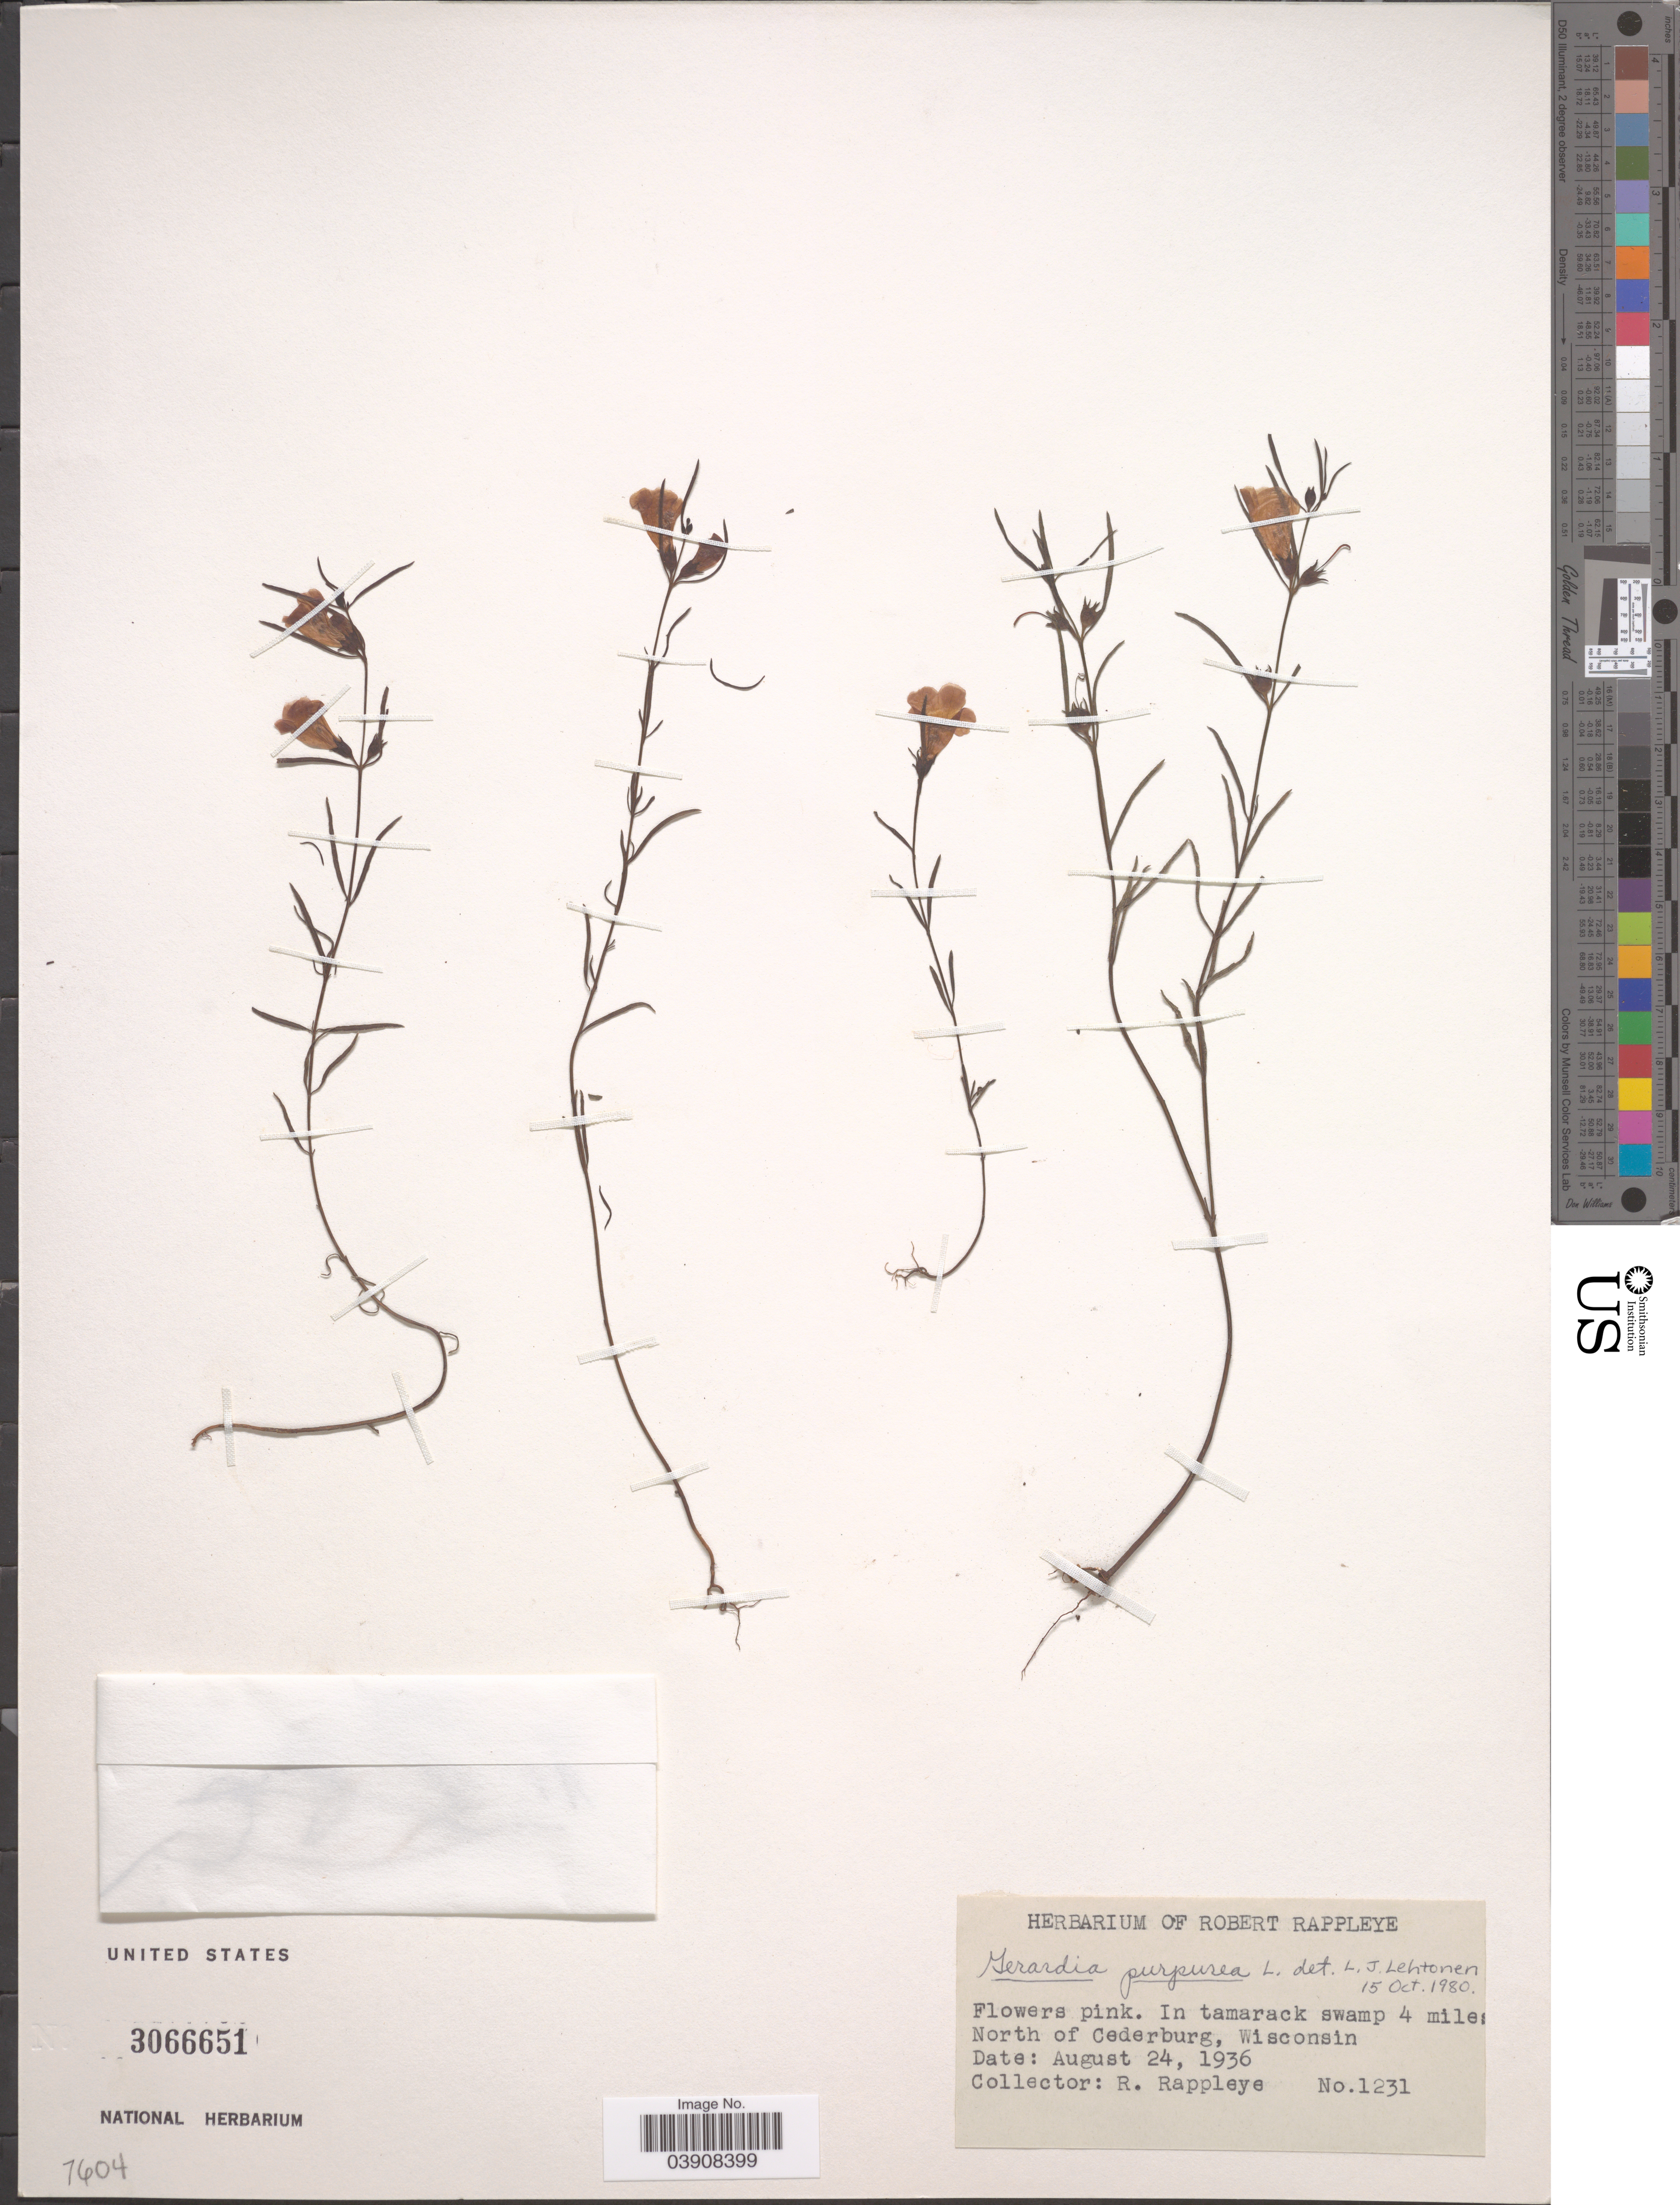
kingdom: Plantae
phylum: Tracheophyta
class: Magnoliopsida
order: Lamiales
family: Orobanchaceae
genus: Agalinis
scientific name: Agalinis purpurea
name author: (L.) Pennell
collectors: R. Rappleye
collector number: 1231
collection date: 1936-08-24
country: United States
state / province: Wisconsin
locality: In tamarack swamp 4 miles North of Cederburg.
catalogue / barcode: US 3066651